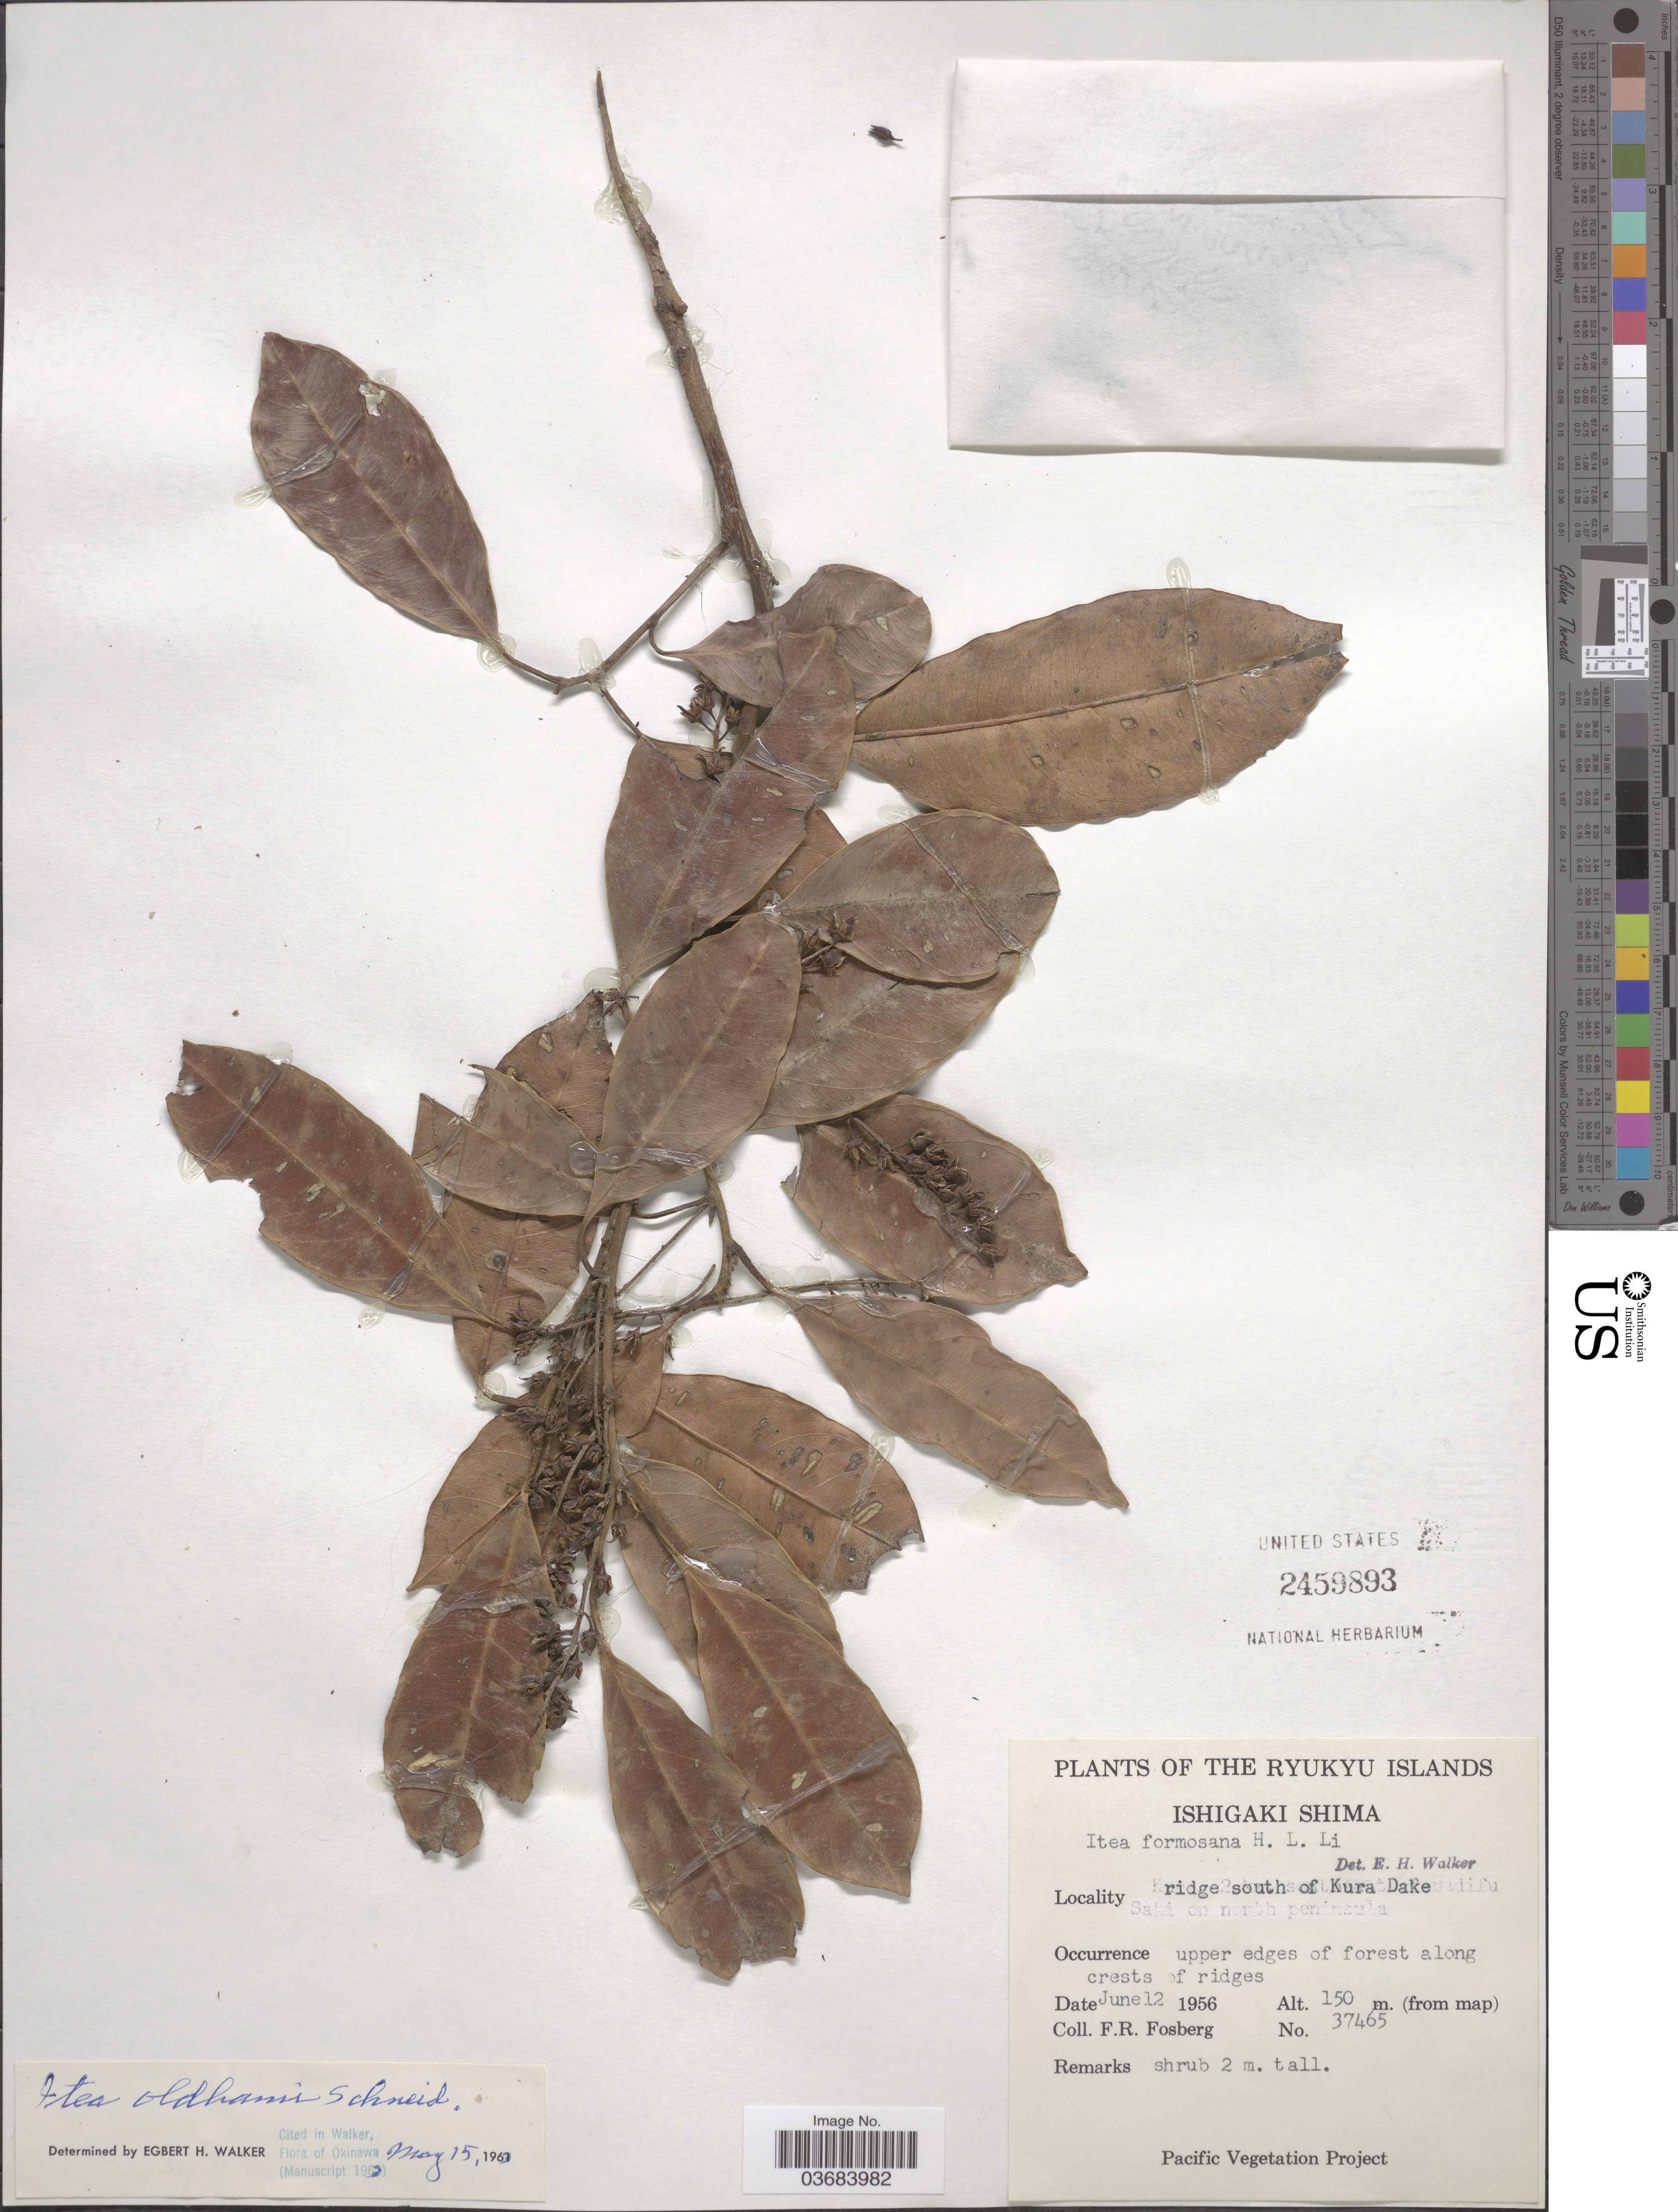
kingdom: Plantae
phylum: Tracheophyta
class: Magnoliopsida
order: Saxifragales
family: Iteaceae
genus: Itea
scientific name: Itea oldhamii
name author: C.K. Schneid.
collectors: F. R. Fosberg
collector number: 37465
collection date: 1956-06-12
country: Japan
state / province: Okinawa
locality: The Ryukyu Islands. Ishigaki Shima. Ridge south of Kura Dake.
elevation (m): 150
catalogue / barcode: US 2459893